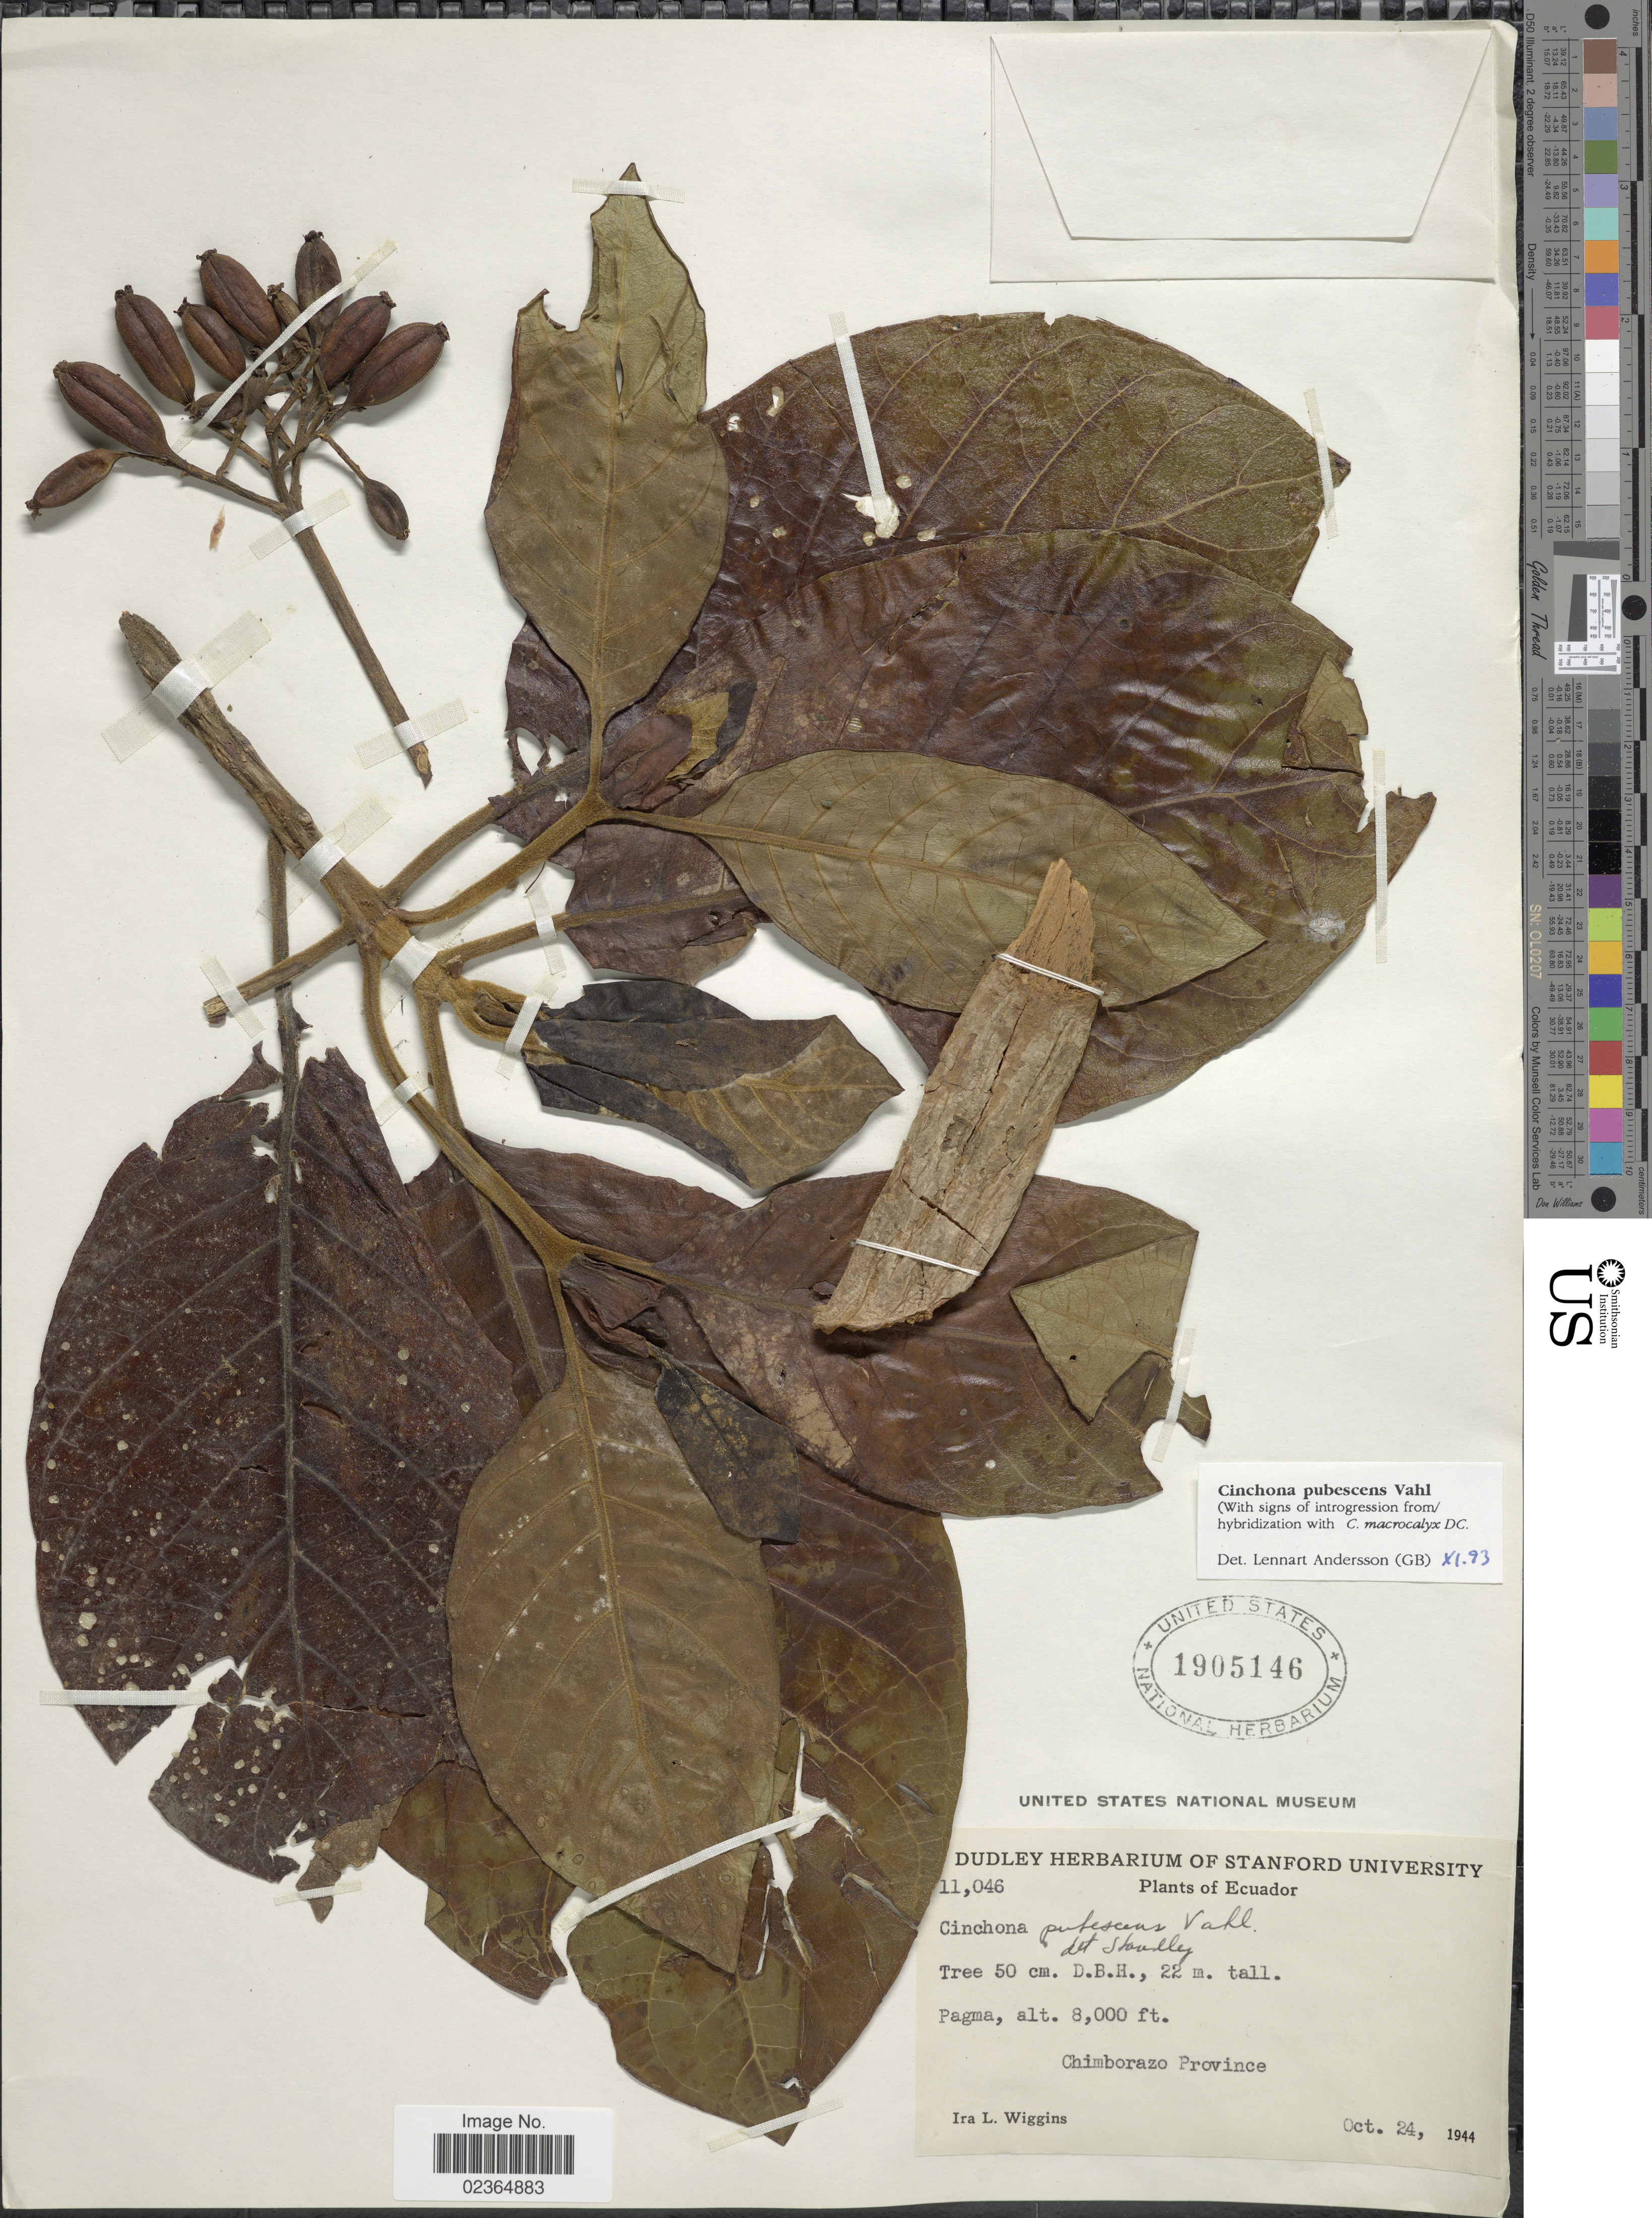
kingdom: Plantae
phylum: Tracheophyta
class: Magnoliopsida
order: Gentianales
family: Rubiaceae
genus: Cinchona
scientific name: Cinchona pubescens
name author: Vahl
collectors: I. L. Wiggins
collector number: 11046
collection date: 1944-10-24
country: Ecuador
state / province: Chimborazo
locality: Pagma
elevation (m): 2438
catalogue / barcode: US 1905146